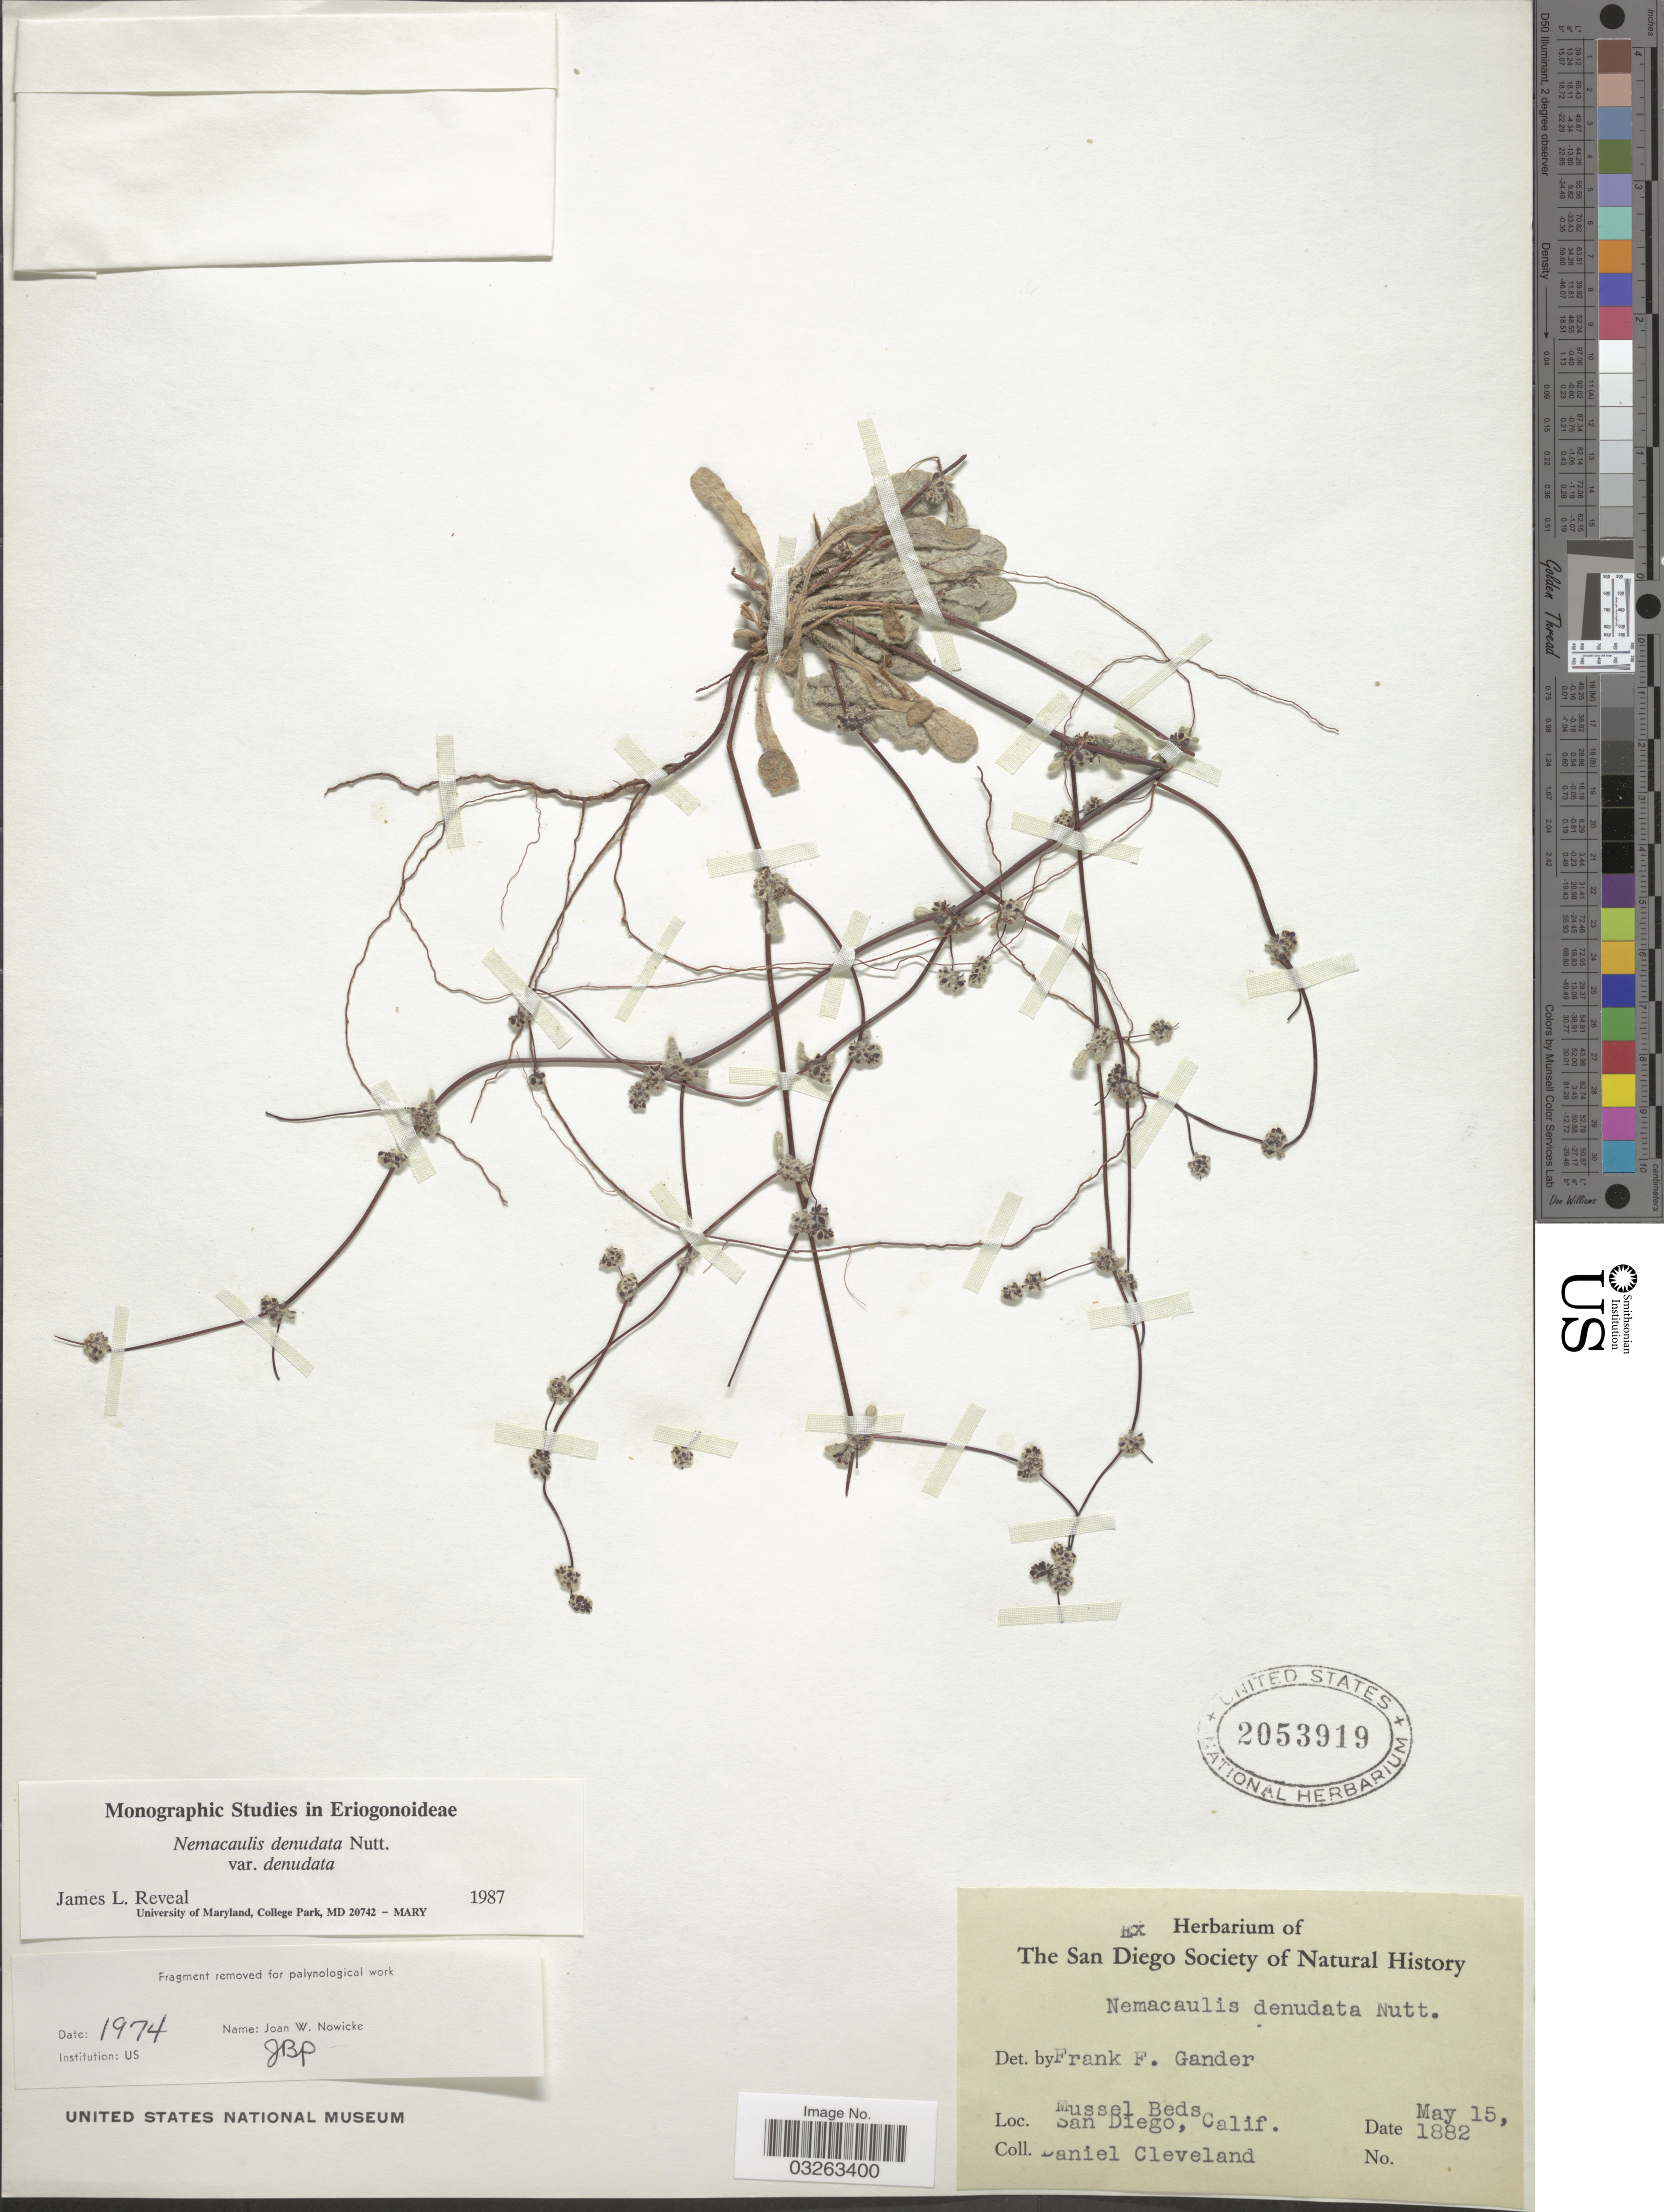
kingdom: Plantae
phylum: Tracheophyta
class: Magnoliopsida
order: Caryophyllales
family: Polygonaceae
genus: Nemacaulis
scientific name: Nemacaulis denudata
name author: Nutt.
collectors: D. Cleveland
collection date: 1882-05-15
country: United States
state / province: California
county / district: San Diego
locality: Mussel Beds. San Diego.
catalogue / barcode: US 2053919